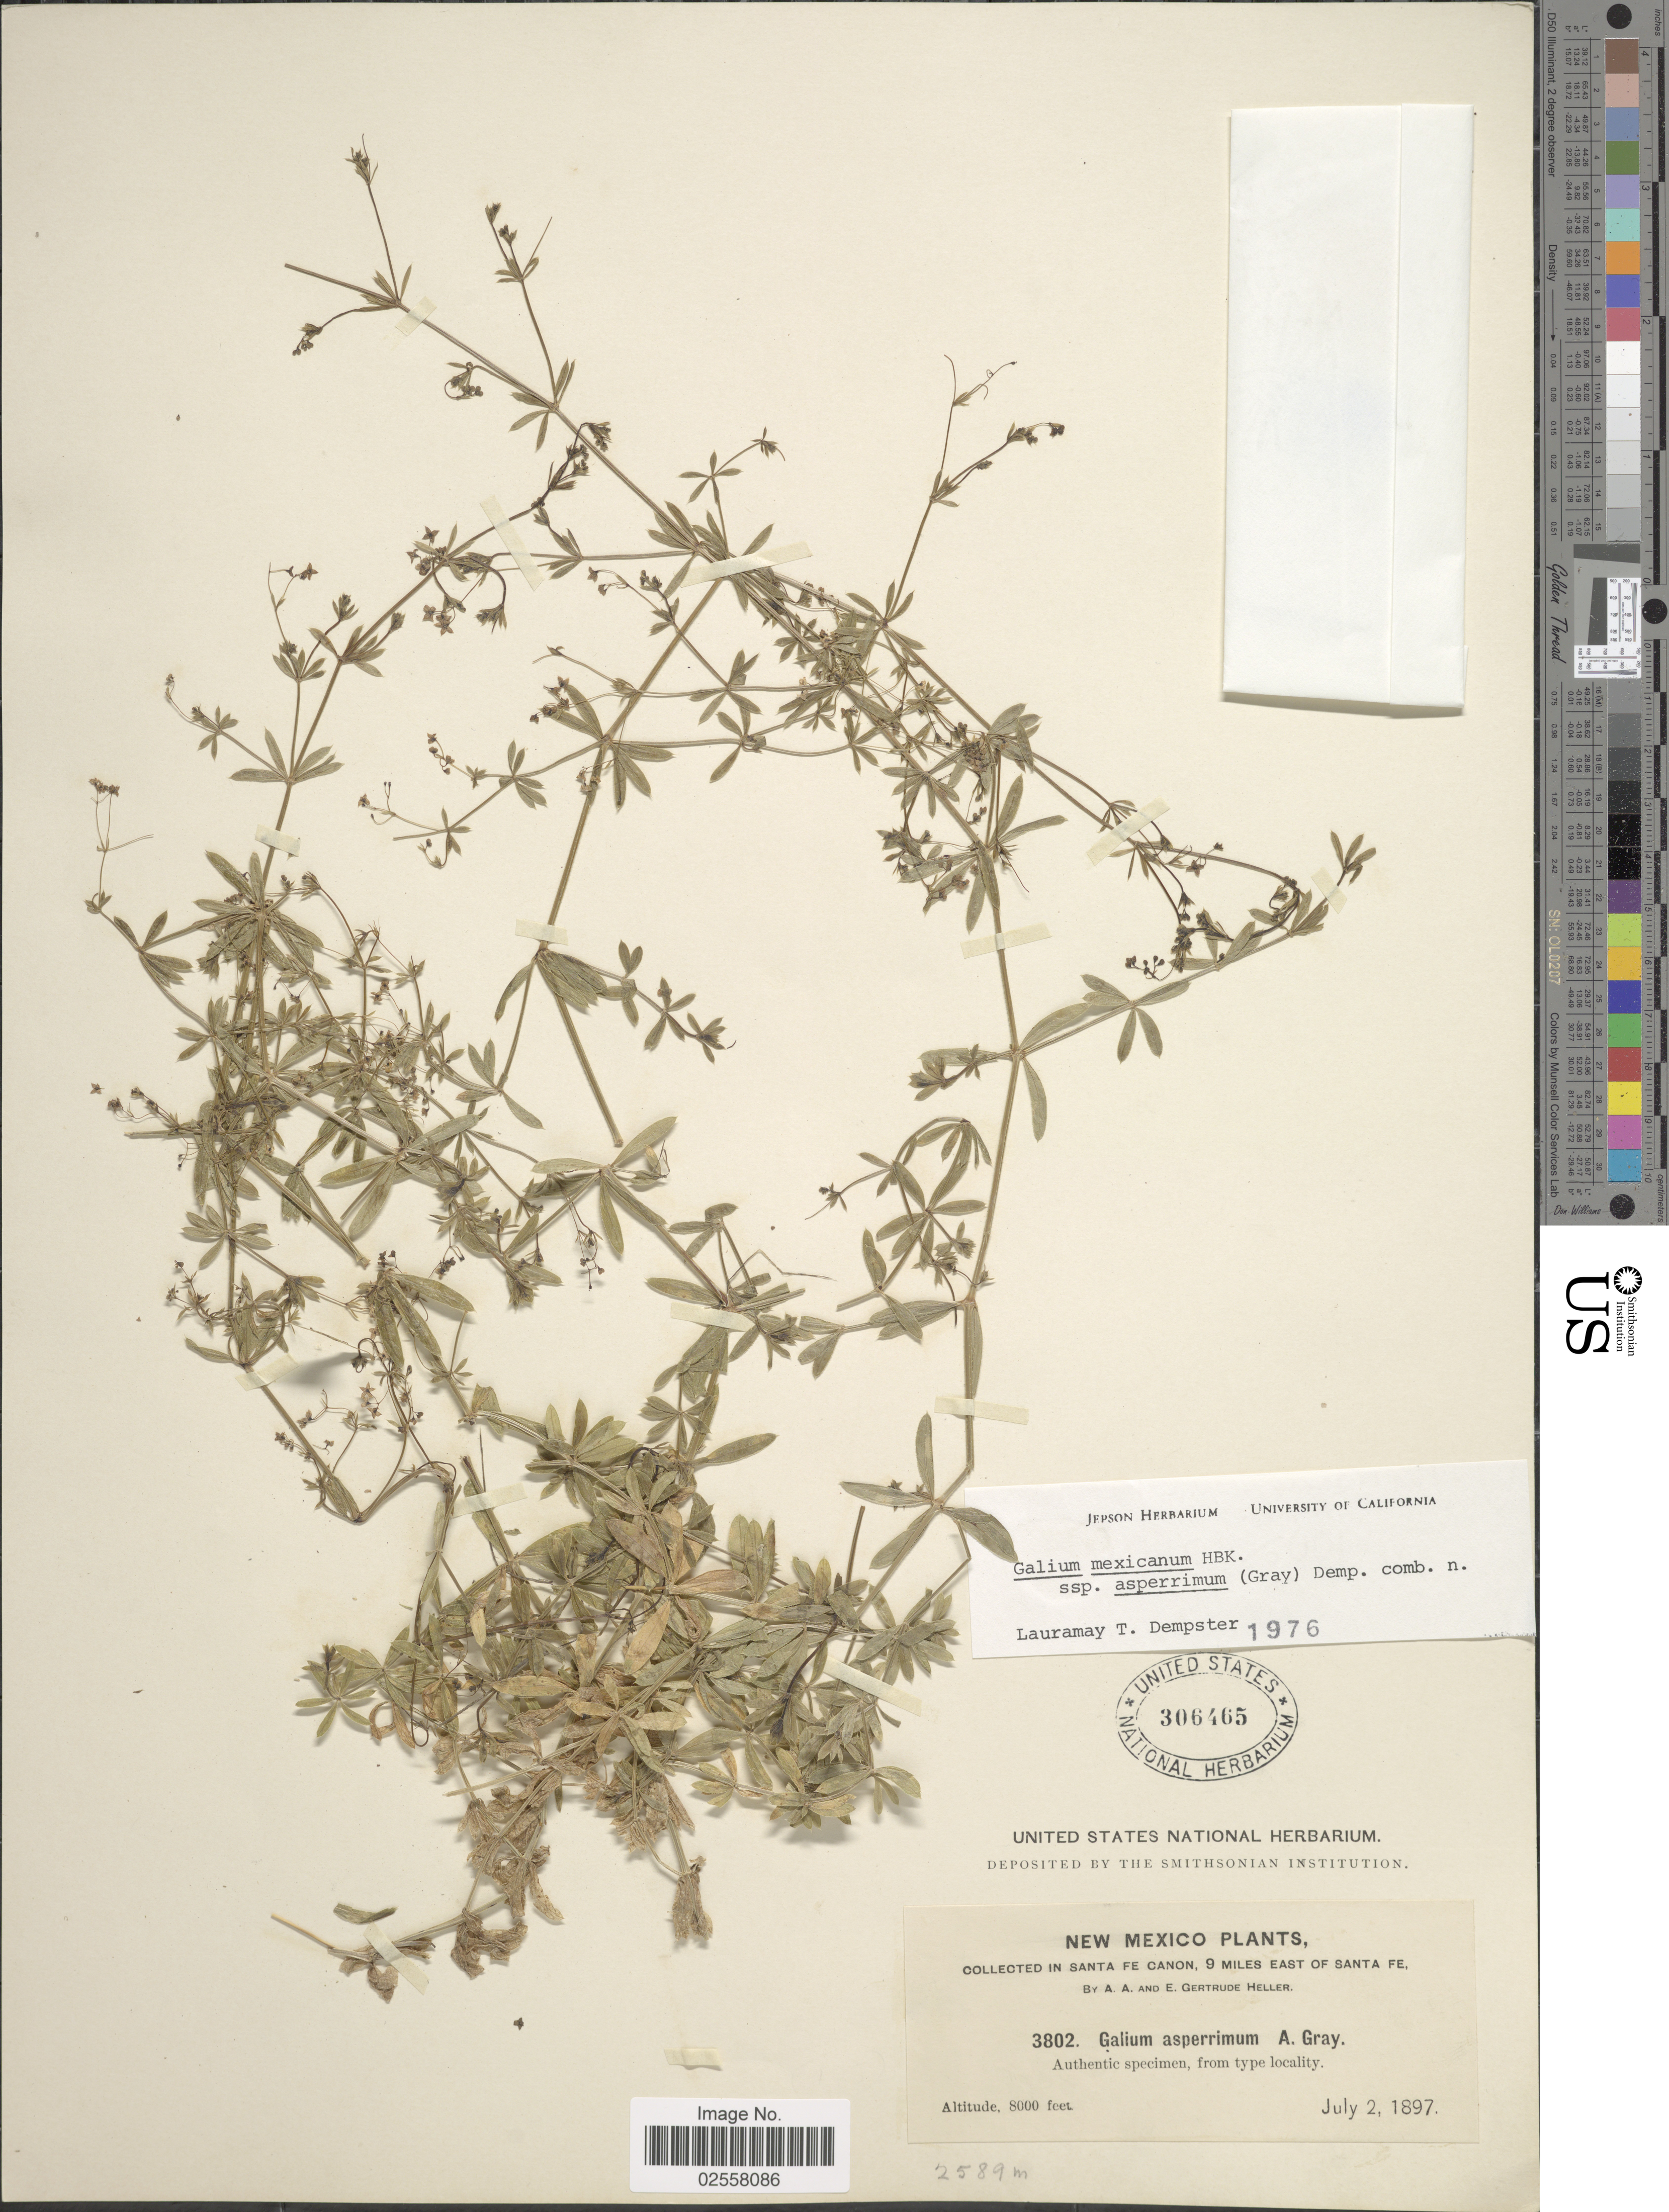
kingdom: Plantae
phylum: Tracheophyta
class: Magnoliopsida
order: Gentianales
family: Rubiaceae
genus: Galium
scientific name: Galium mexicanum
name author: Kunth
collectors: A. A. Heller & E. Gertrude Heller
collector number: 3802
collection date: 1897-07-02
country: United States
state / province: New Mexico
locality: In Santa Fe Canon, 9 miles East of Santa Fe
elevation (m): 2438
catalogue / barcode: US 306465